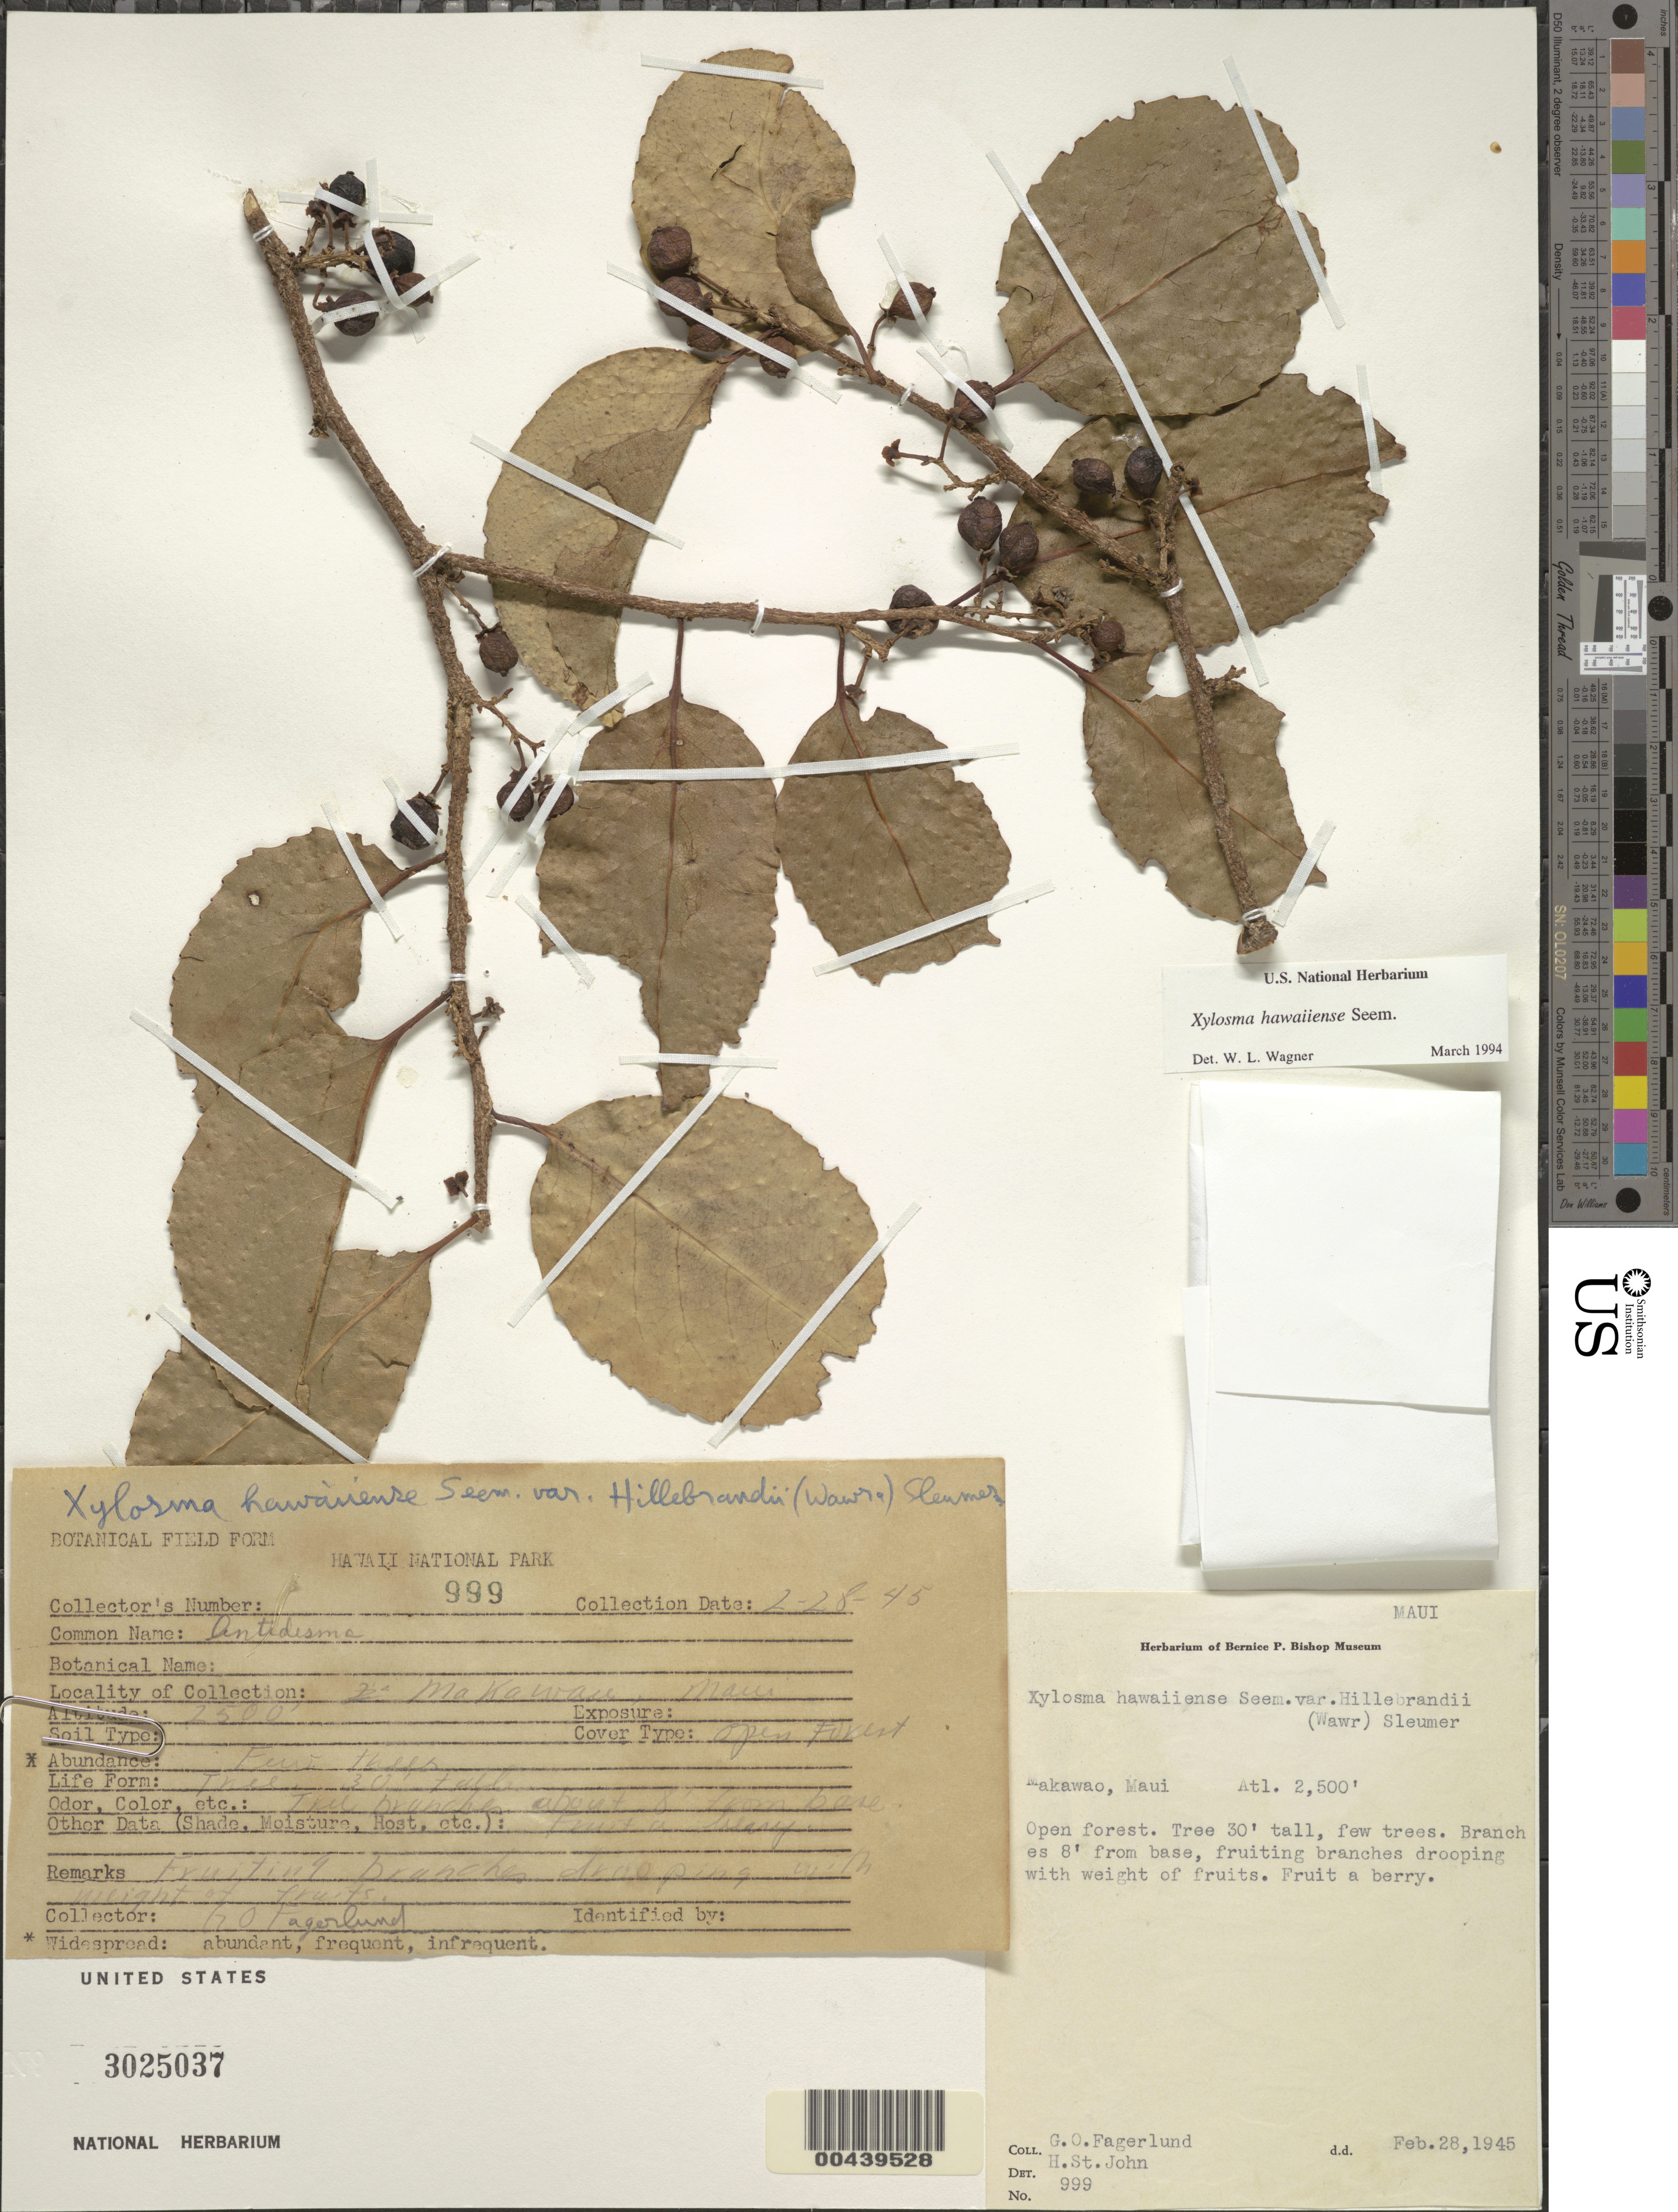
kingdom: Plantae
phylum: Tracheophyta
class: Magnoliopsida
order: Malpighiales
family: Salicaceae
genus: Xylosma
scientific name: Xylosma hawaiensis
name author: Seem.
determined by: St. John, H.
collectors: G. Fagerlund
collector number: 999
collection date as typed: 28 Feb 1945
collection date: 1945-02-28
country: United States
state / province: Hawaii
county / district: Maui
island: Maui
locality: Makawao, Hawaii National Park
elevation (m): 762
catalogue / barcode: US 3025037